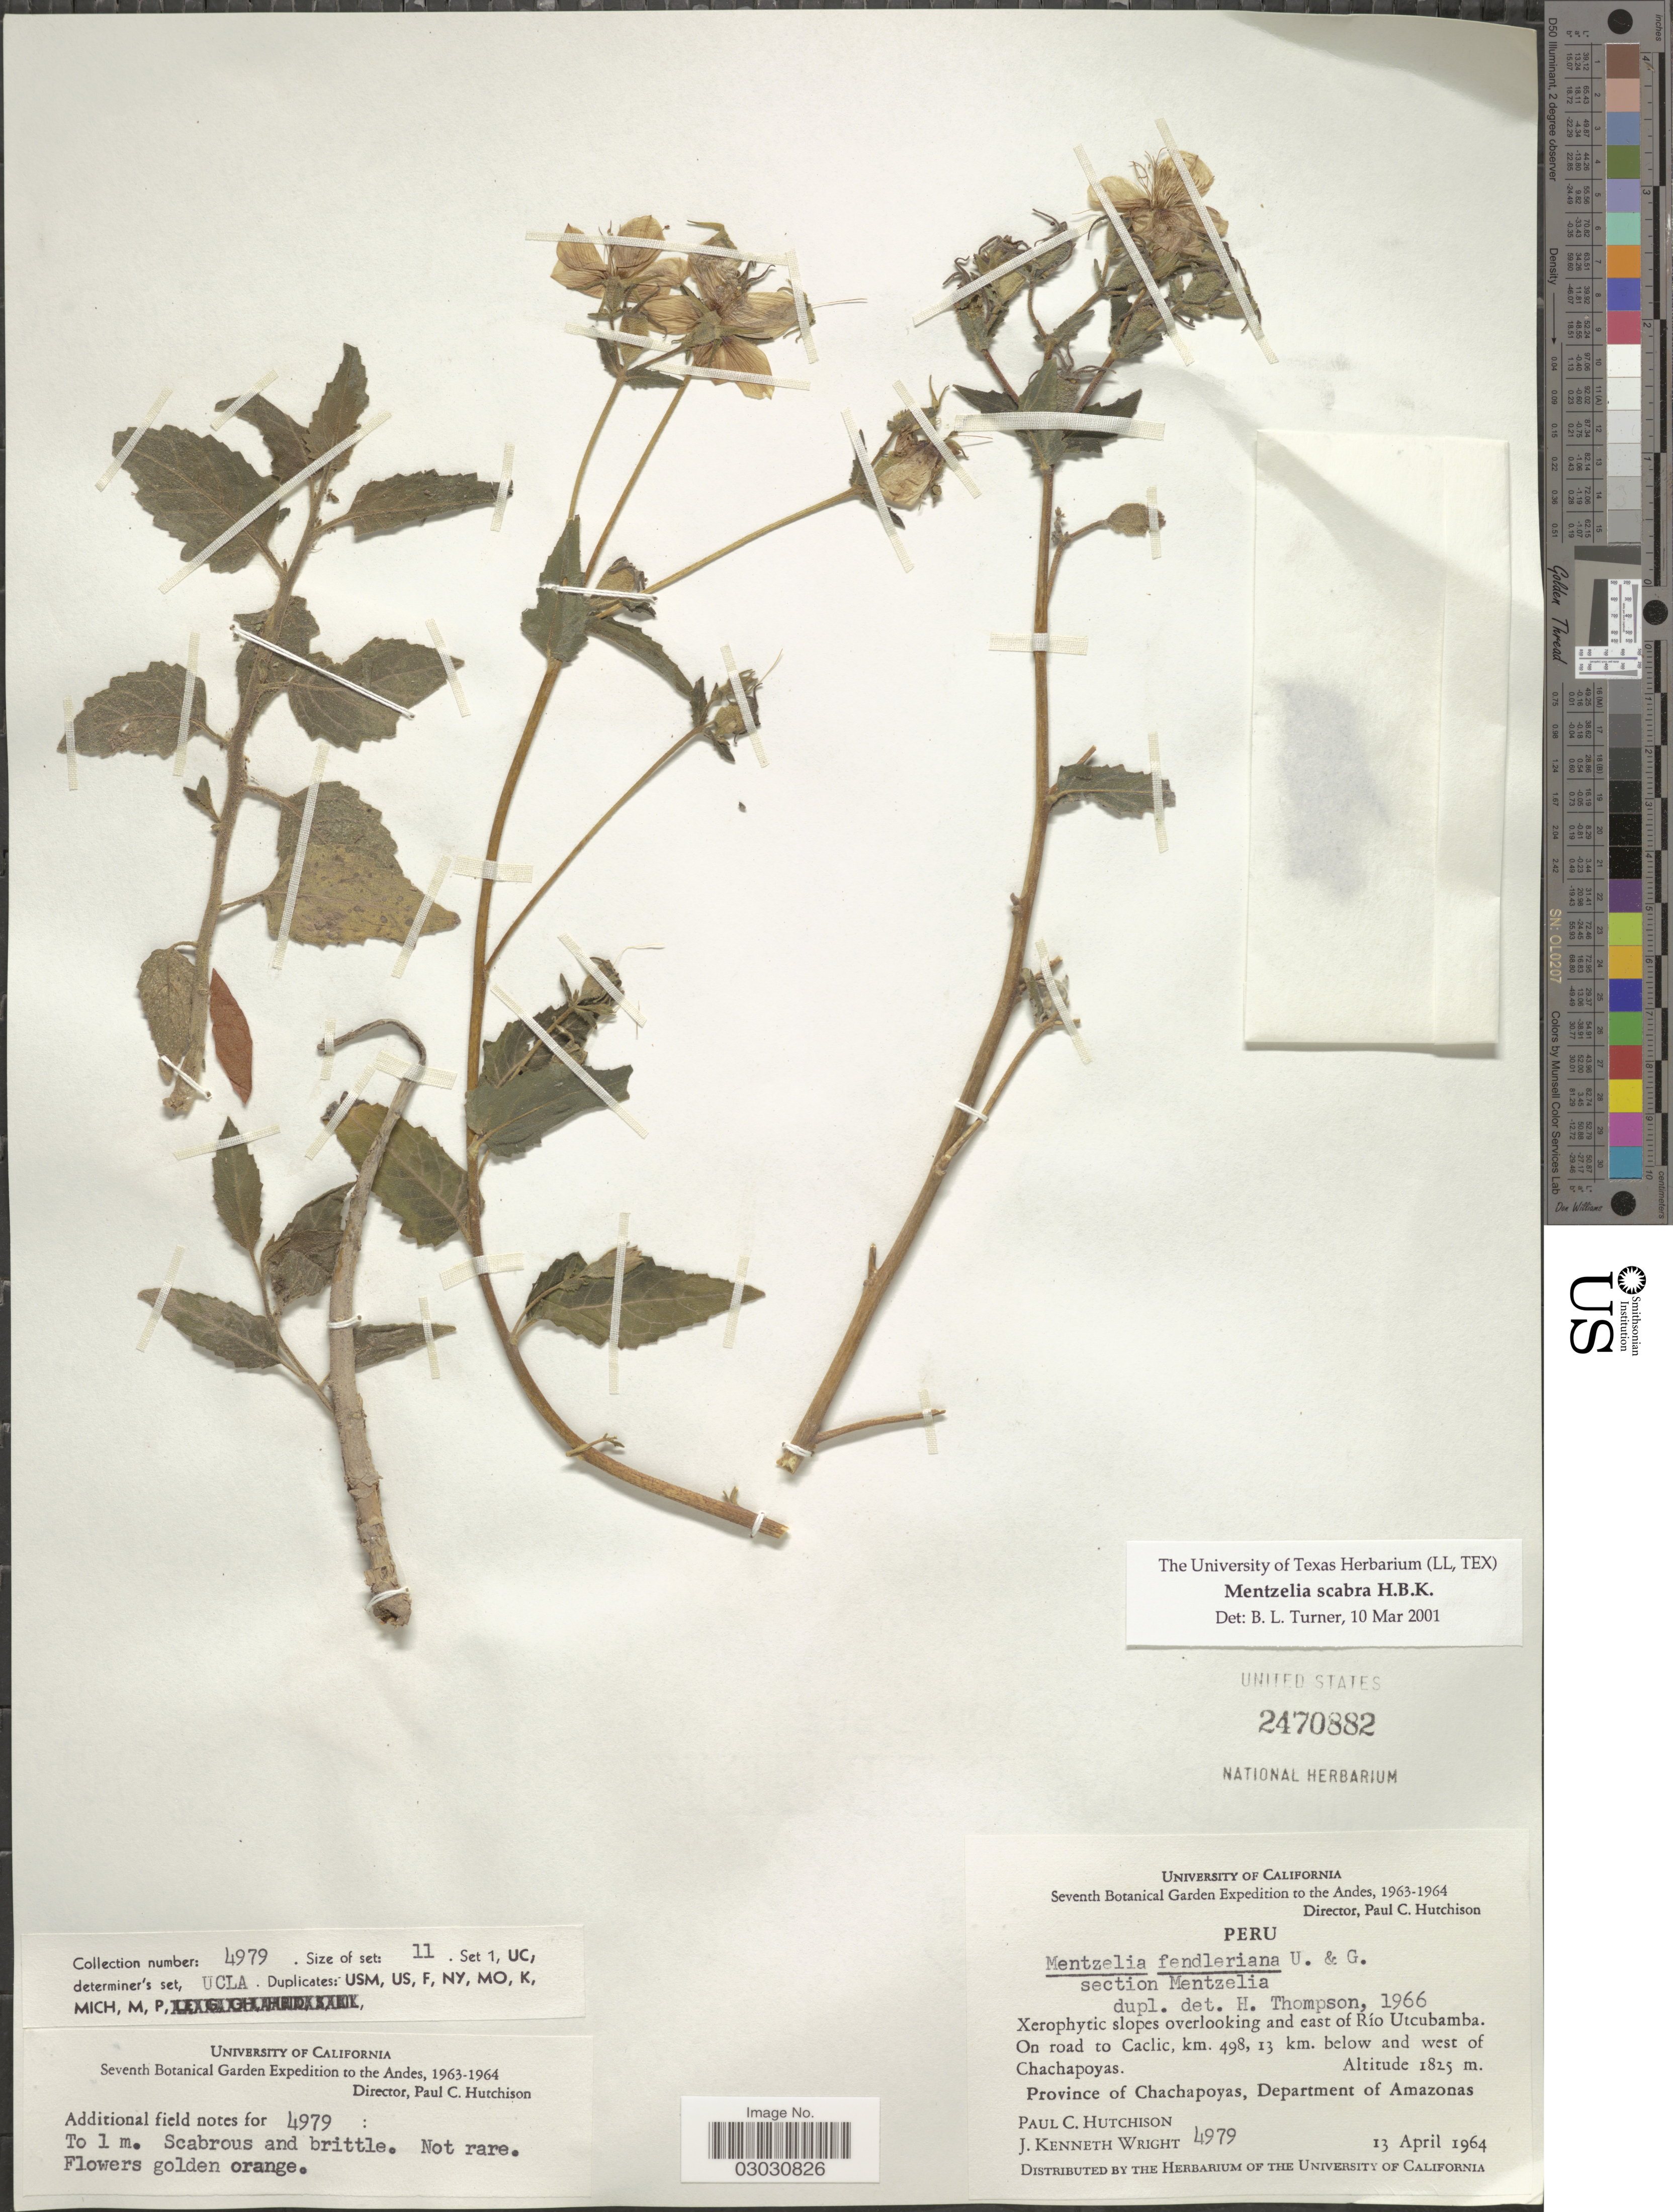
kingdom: Plantae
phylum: Tracheophyta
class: Magnoliopsida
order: Cornales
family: Loasaceae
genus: Mentzelia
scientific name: Mentzelia scabra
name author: Kunth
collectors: P. C. Hutchison & J. K. Wright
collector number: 4979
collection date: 1964-04-13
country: Peru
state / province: Amazonas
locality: Andes. East of Río Utcubamba. On road to Caclic, km. 498, 13 km. below and west of Chachapoyas. Province of Chachapoyas, Department of Amazonas.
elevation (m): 1825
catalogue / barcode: US 2470882